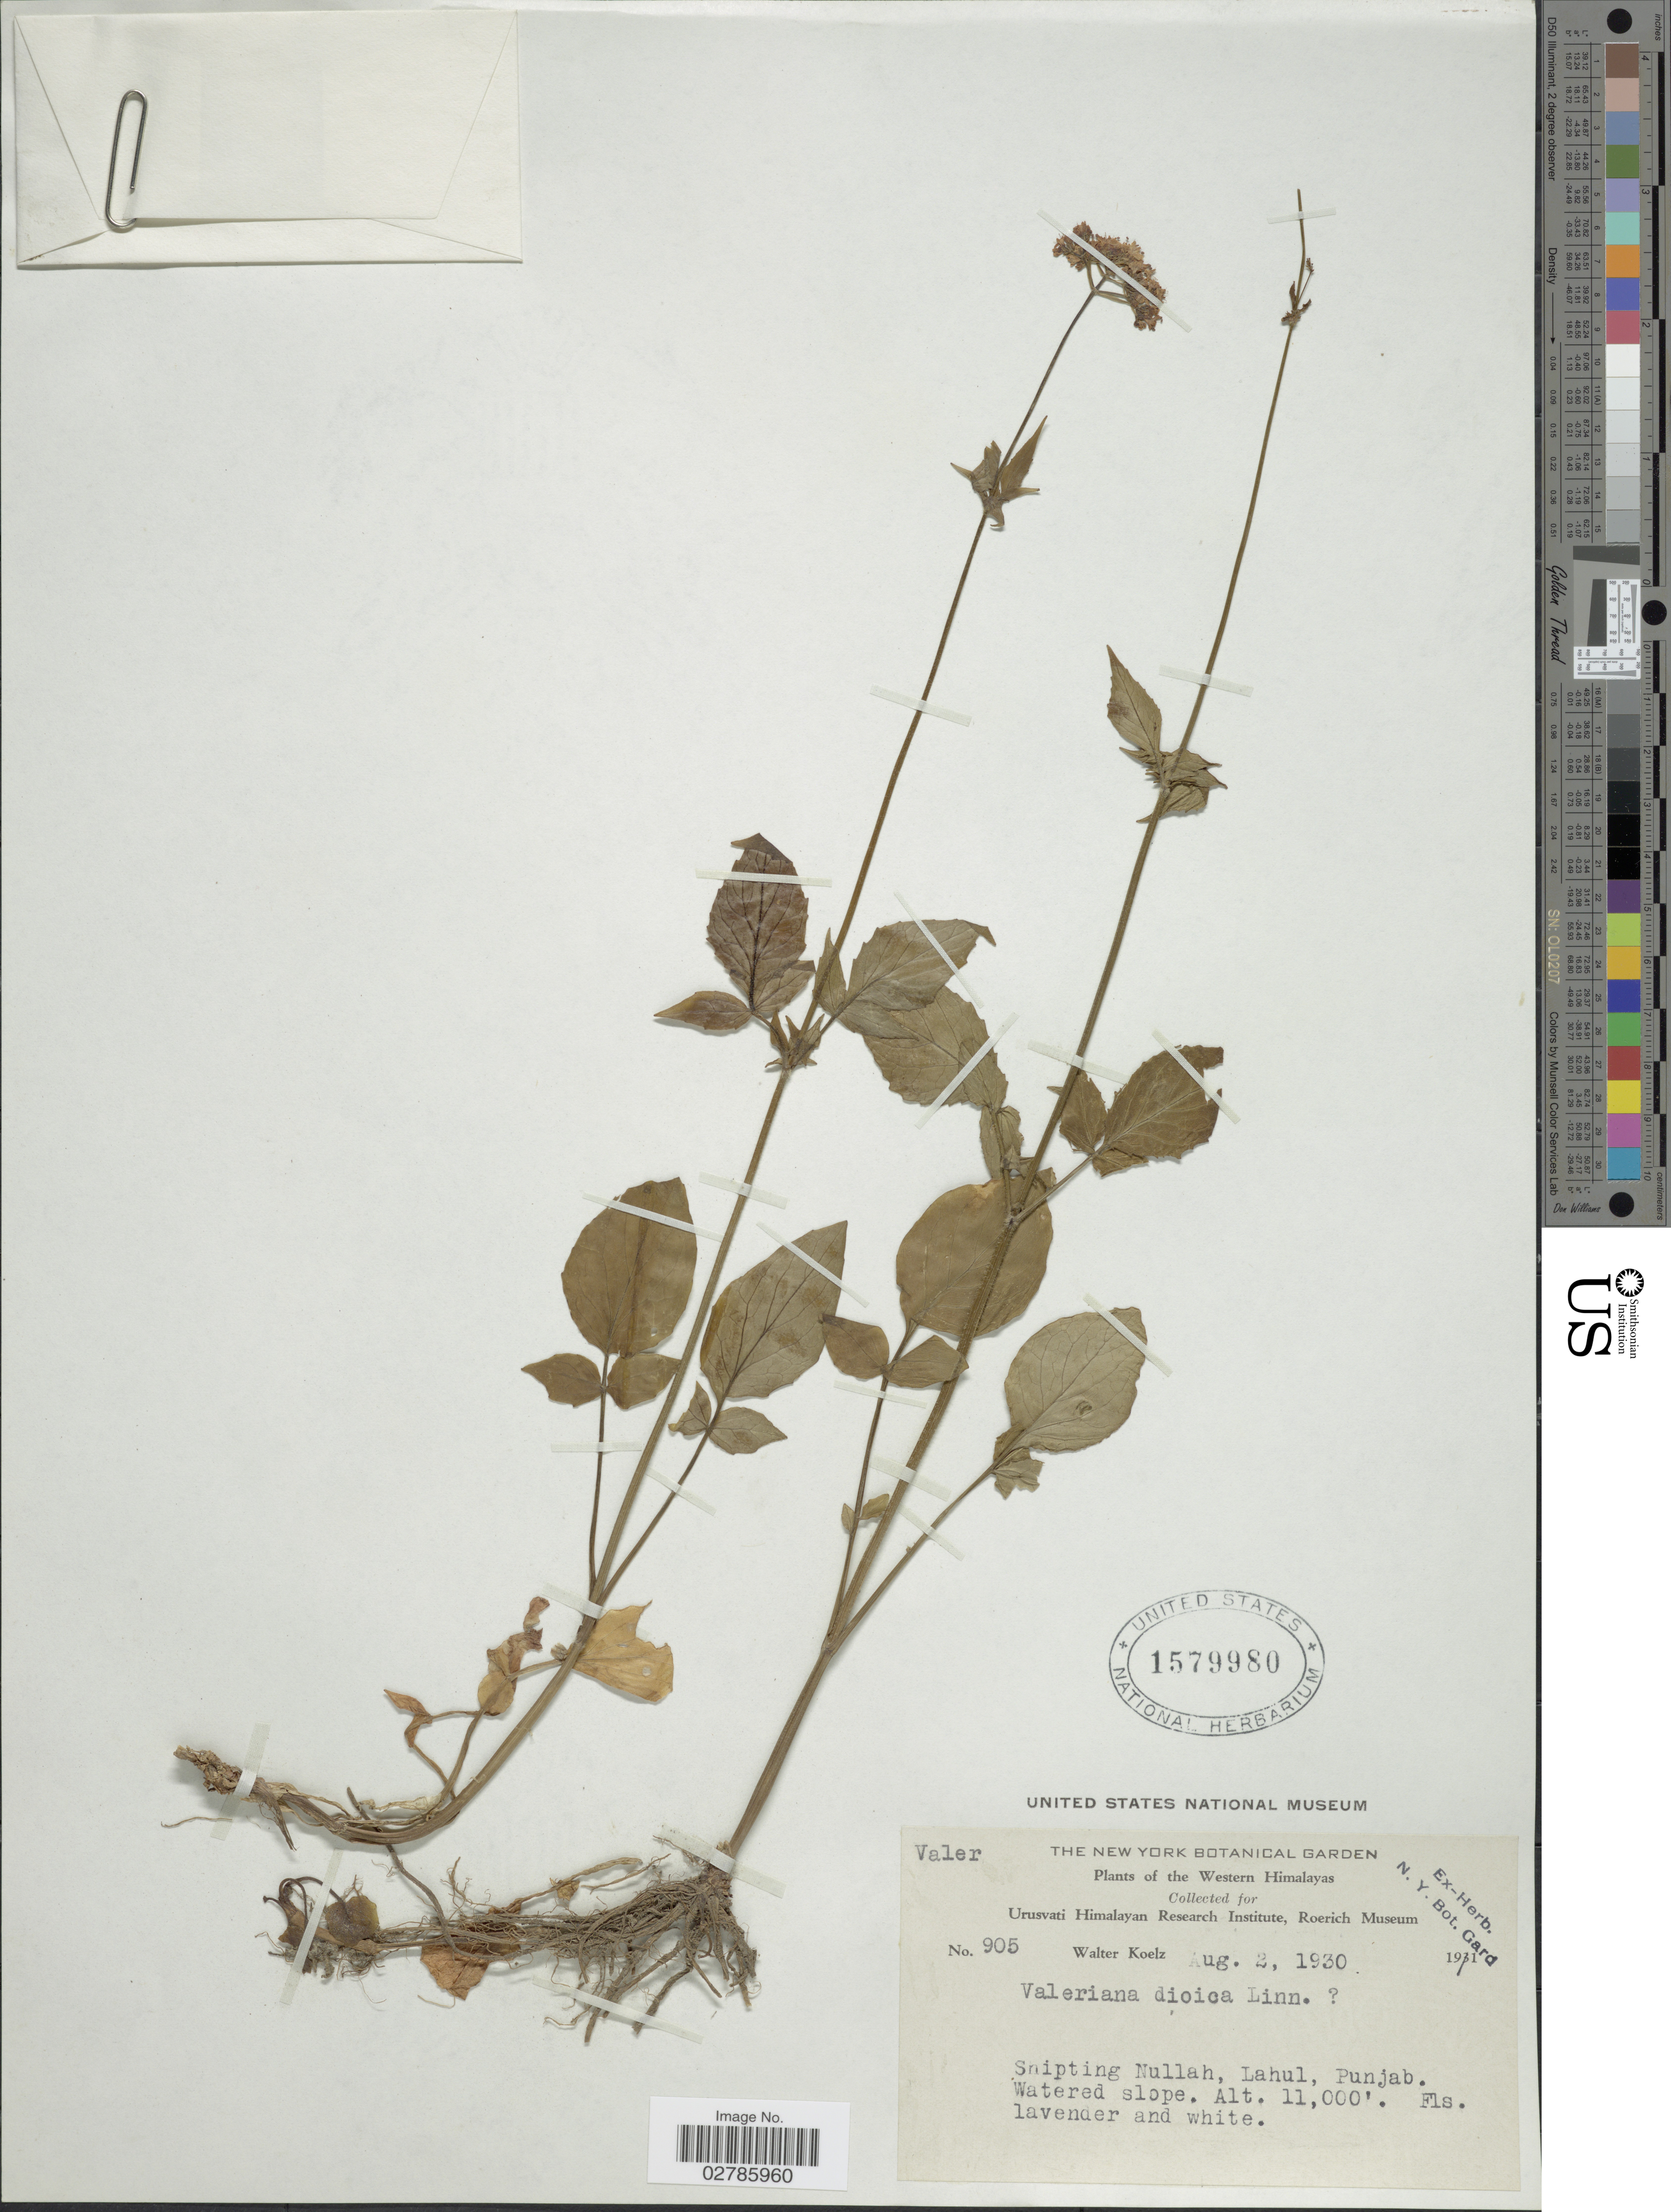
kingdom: Plantae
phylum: Tracheophyta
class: Magnoliopsida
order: Dipsacales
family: Caprifoliaceae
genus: Valeriana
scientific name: Valeriana dioica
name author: L.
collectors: W. N. Koelz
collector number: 905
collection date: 1930-08-02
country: India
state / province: Punjab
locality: Western Himalayas. Shipting Nullah, Lahul, Punjab.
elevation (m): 3353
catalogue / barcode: US 1579980